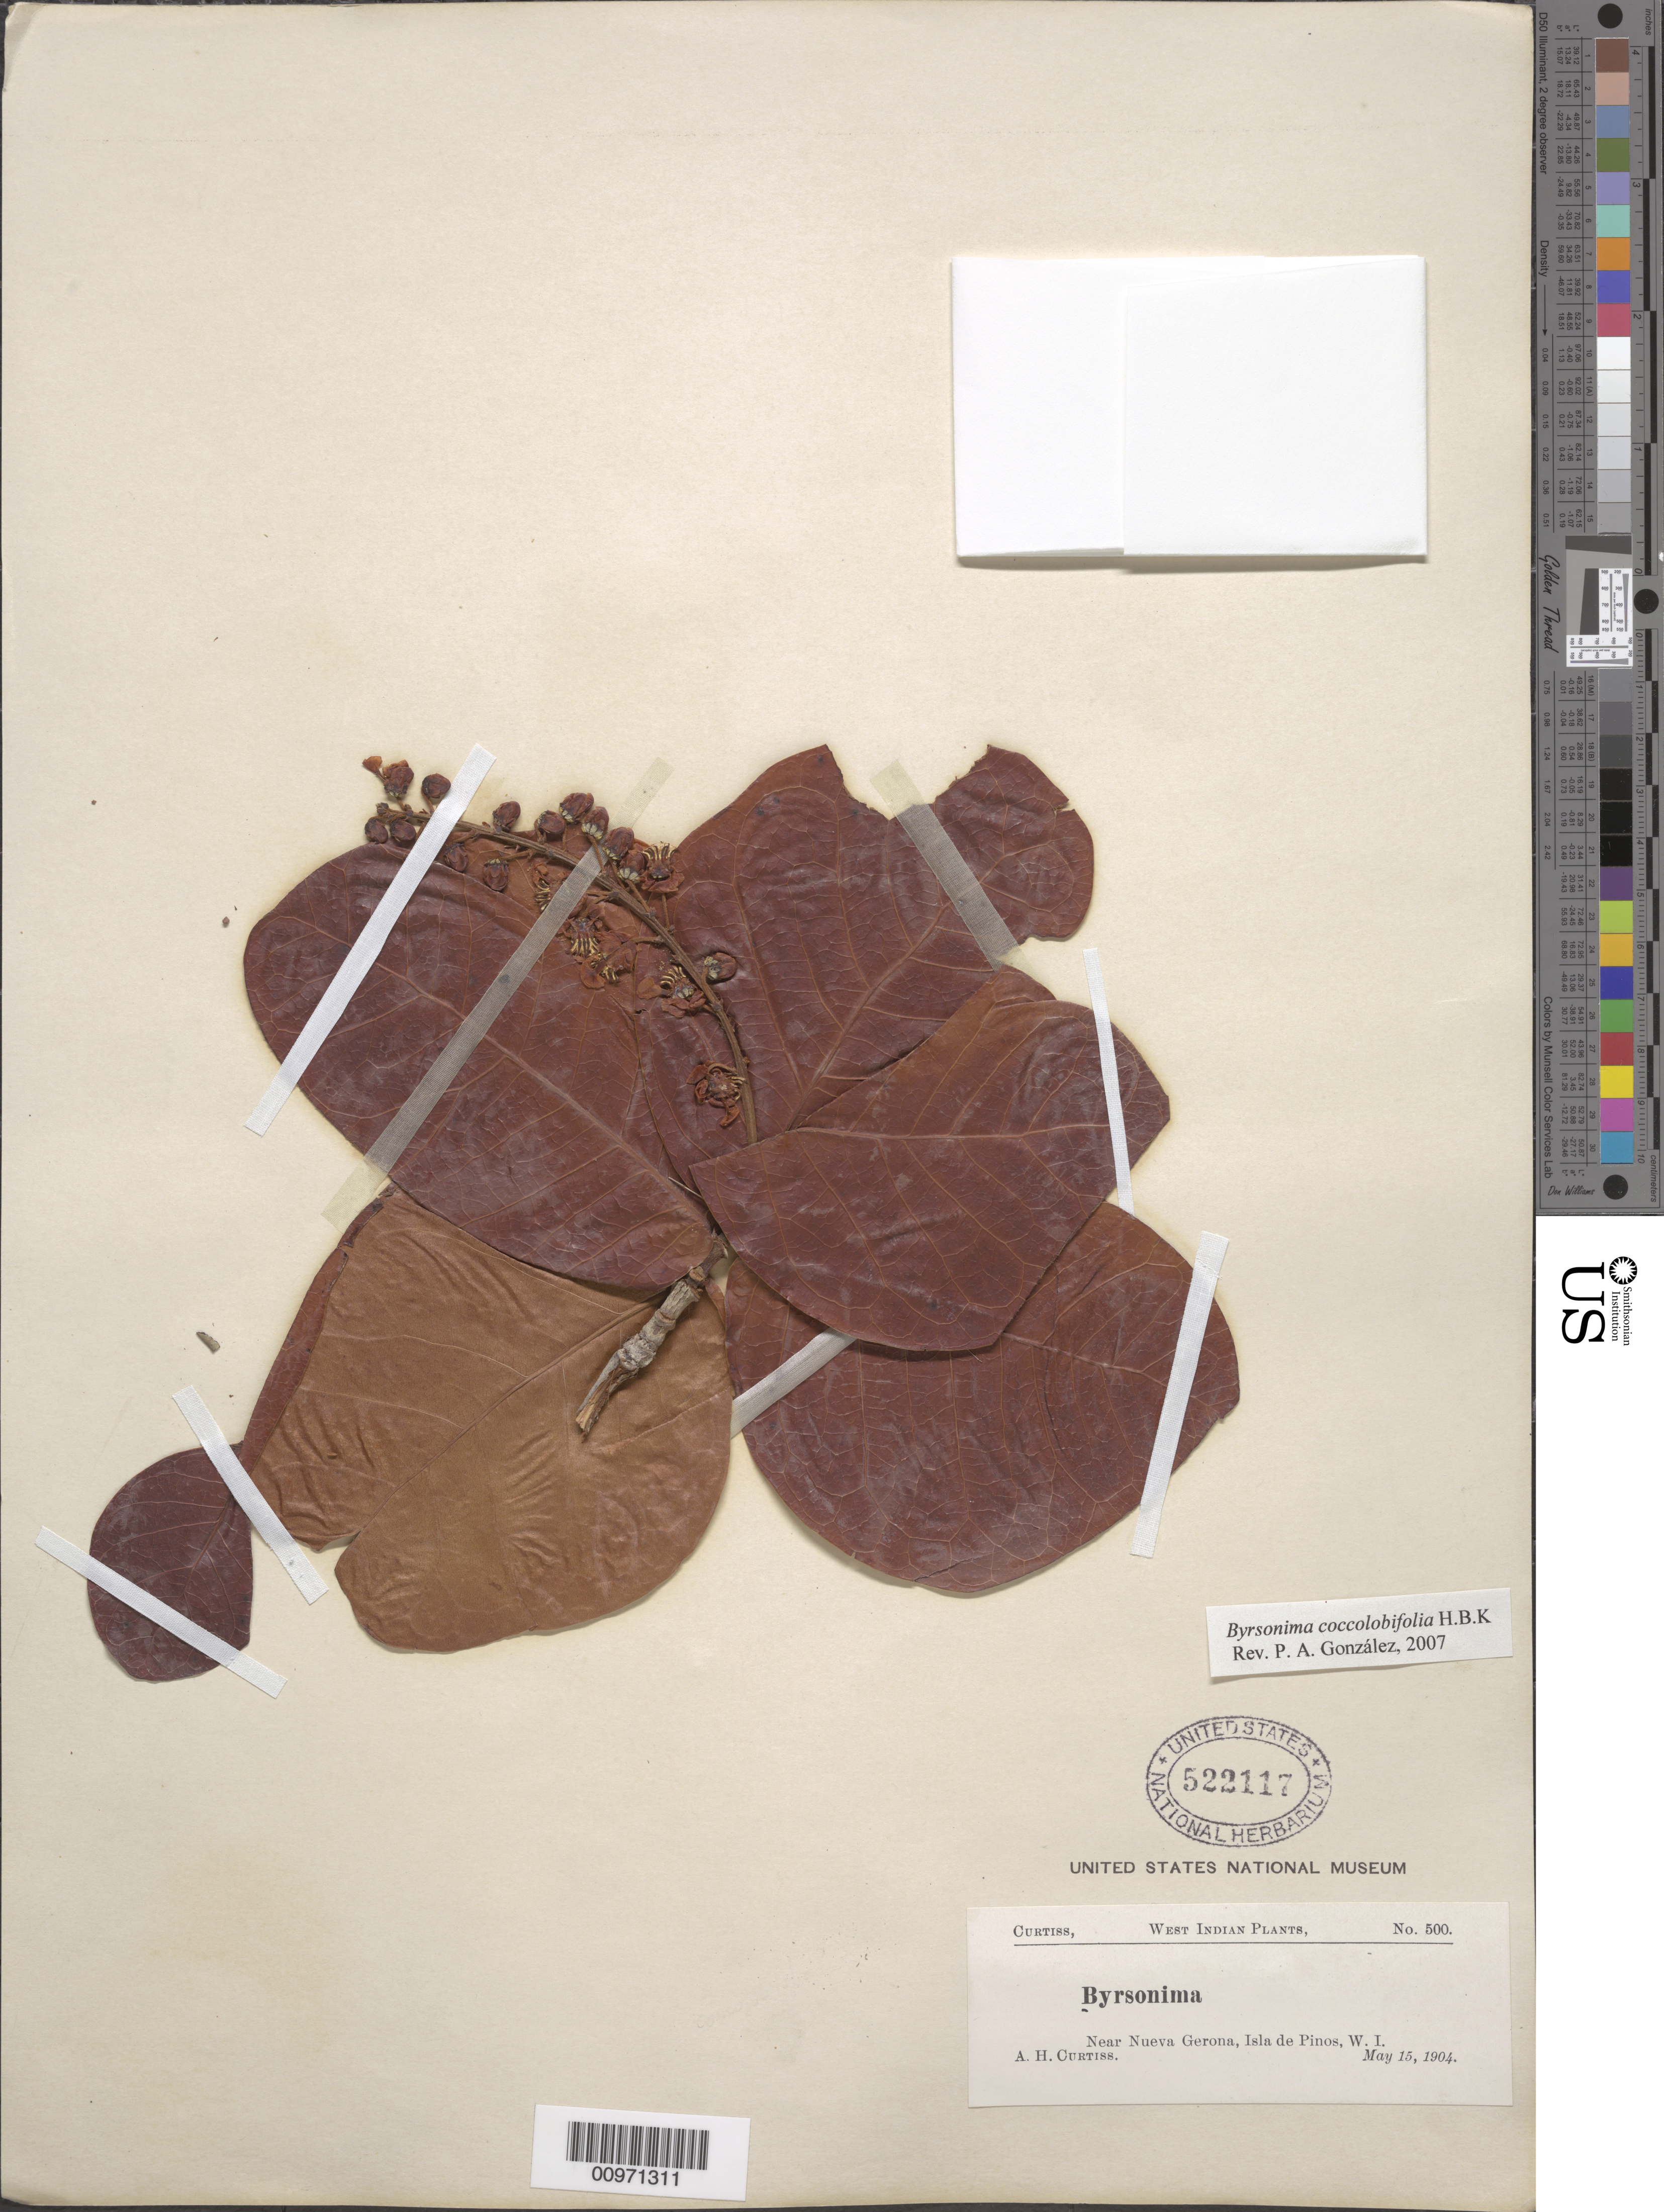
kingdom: Plantae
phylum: Tracheophyta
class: Magnoliopsida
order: Malpighiales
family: Malpighiaceae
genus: Byrsonima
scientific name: Byrsonima coccolobifolia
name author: Kunth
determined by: González, P. A.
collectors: A. H. Curtiss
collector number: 500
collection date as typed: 15 May 1904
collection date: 1904-05-15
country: Cuba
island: Isla de la Juventud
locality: Isle of Pines, Near Nueva Gerona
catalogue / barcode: US 522117